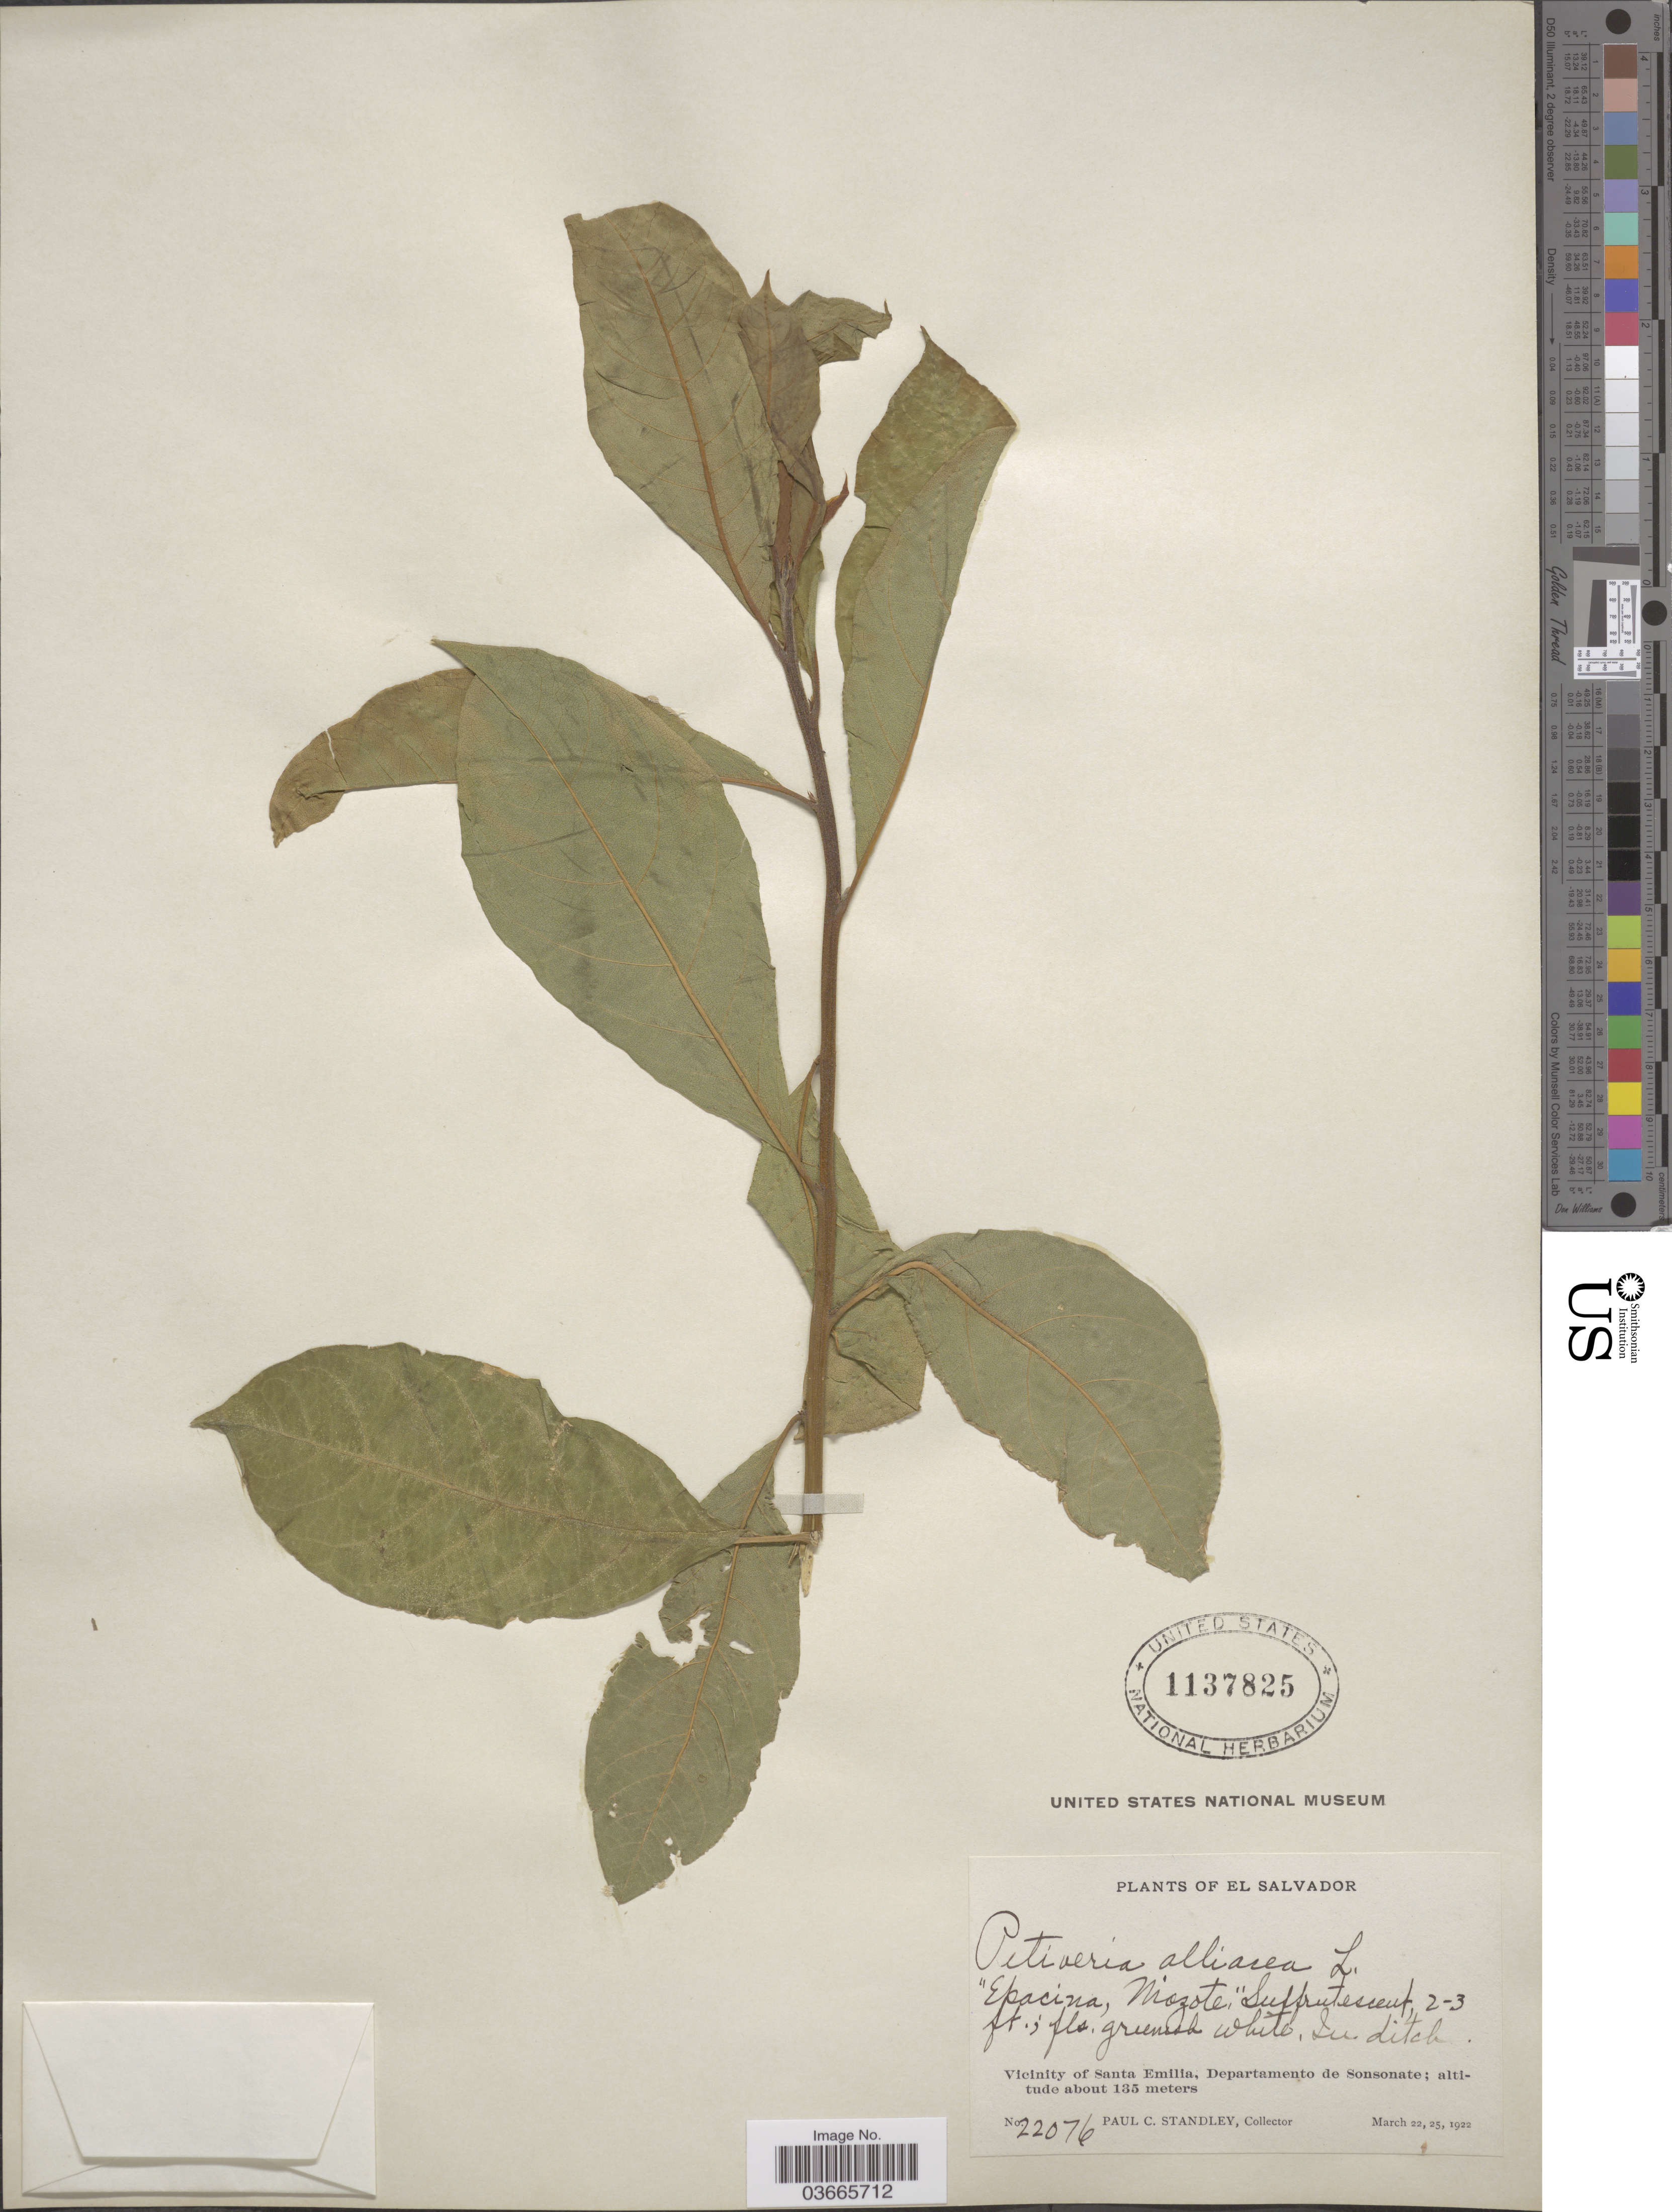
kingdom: Plantae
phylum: Tracheophyta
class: Magnoliopsida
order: Caryophyllales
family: Phytolaccaceae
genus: Petiveria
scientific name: Petiveria alliacea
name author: L.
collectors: P. C. Standley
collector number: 22076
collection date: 1922-03-22/1922-03-25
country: El Salvador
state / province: Sonsonate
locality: Vicinity of Santa Emilia, Departamento de Sonsonate.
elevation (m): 135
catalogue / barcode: US 1137825